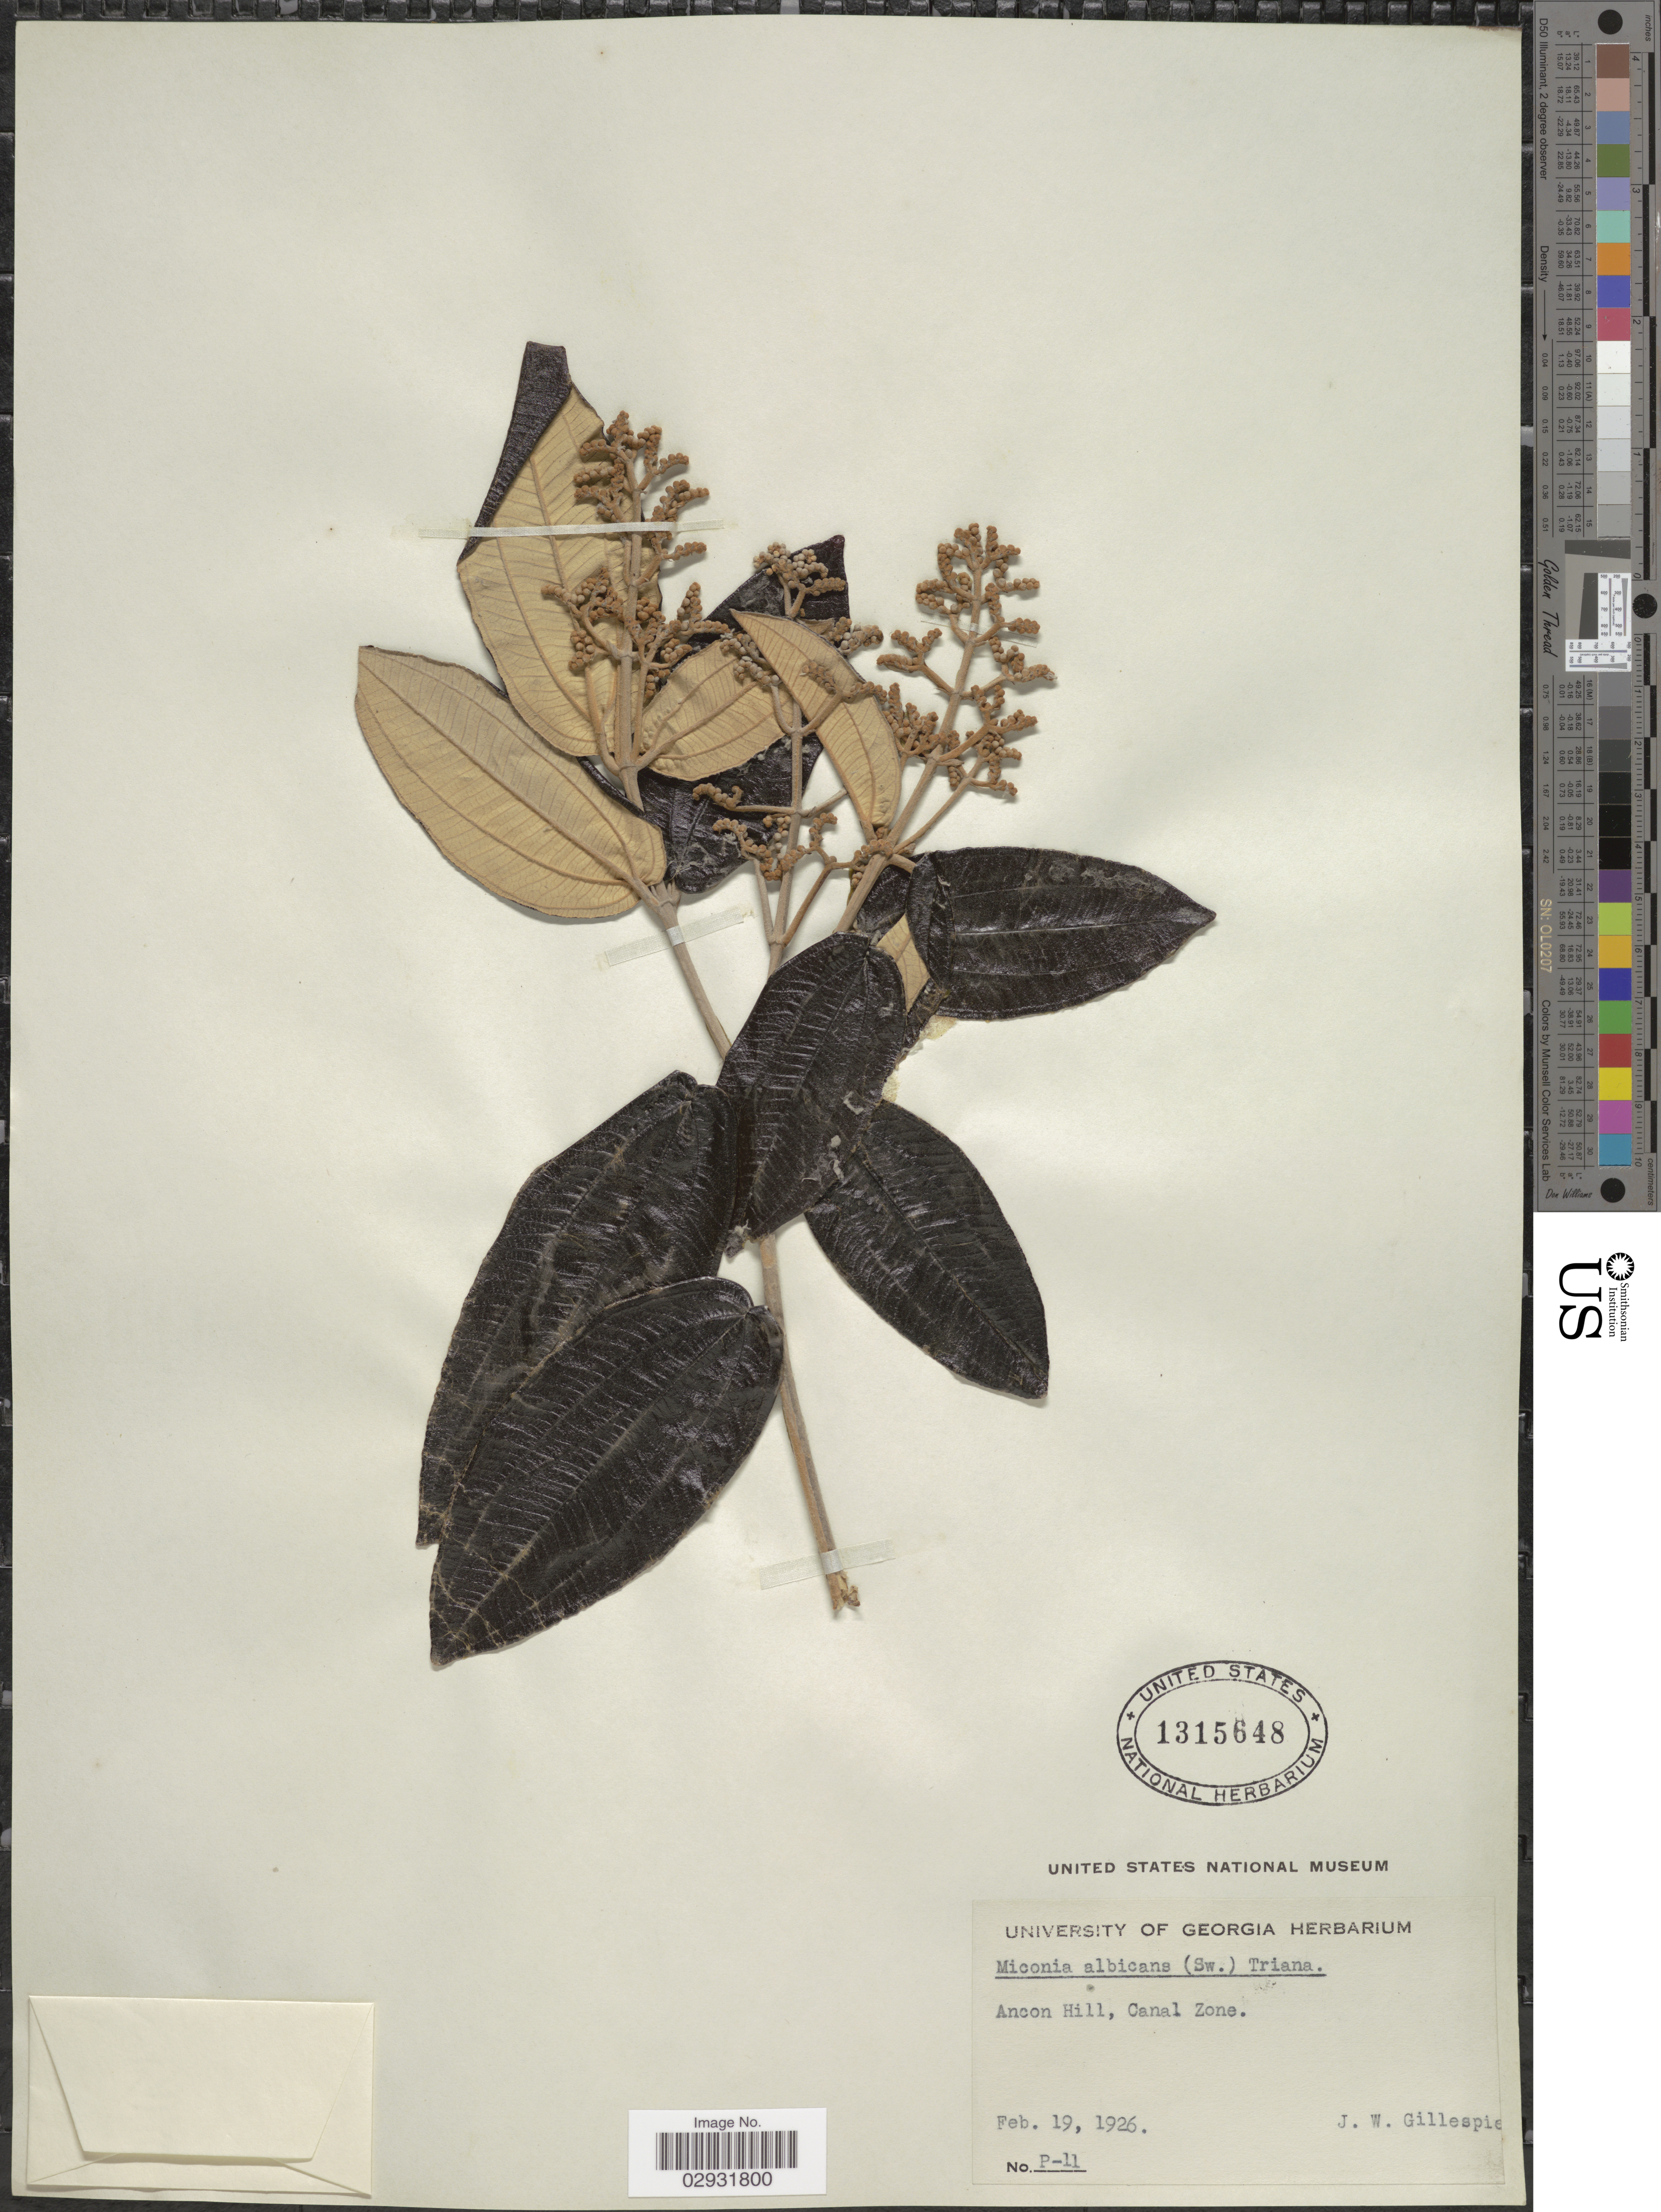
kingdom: Plantae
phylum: Tracheophyta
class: Magnoliopsida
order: Myrtales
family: Melastomataceae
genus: Miconia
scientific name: Miconia albicans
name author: (Sw.) Steud.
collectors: J. W. Gillespie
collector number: P-11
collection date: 1926-02-19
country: Panama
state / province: Colón / Panamá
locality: Ancon Hill, Canal Zone.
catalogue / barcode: US 1315648